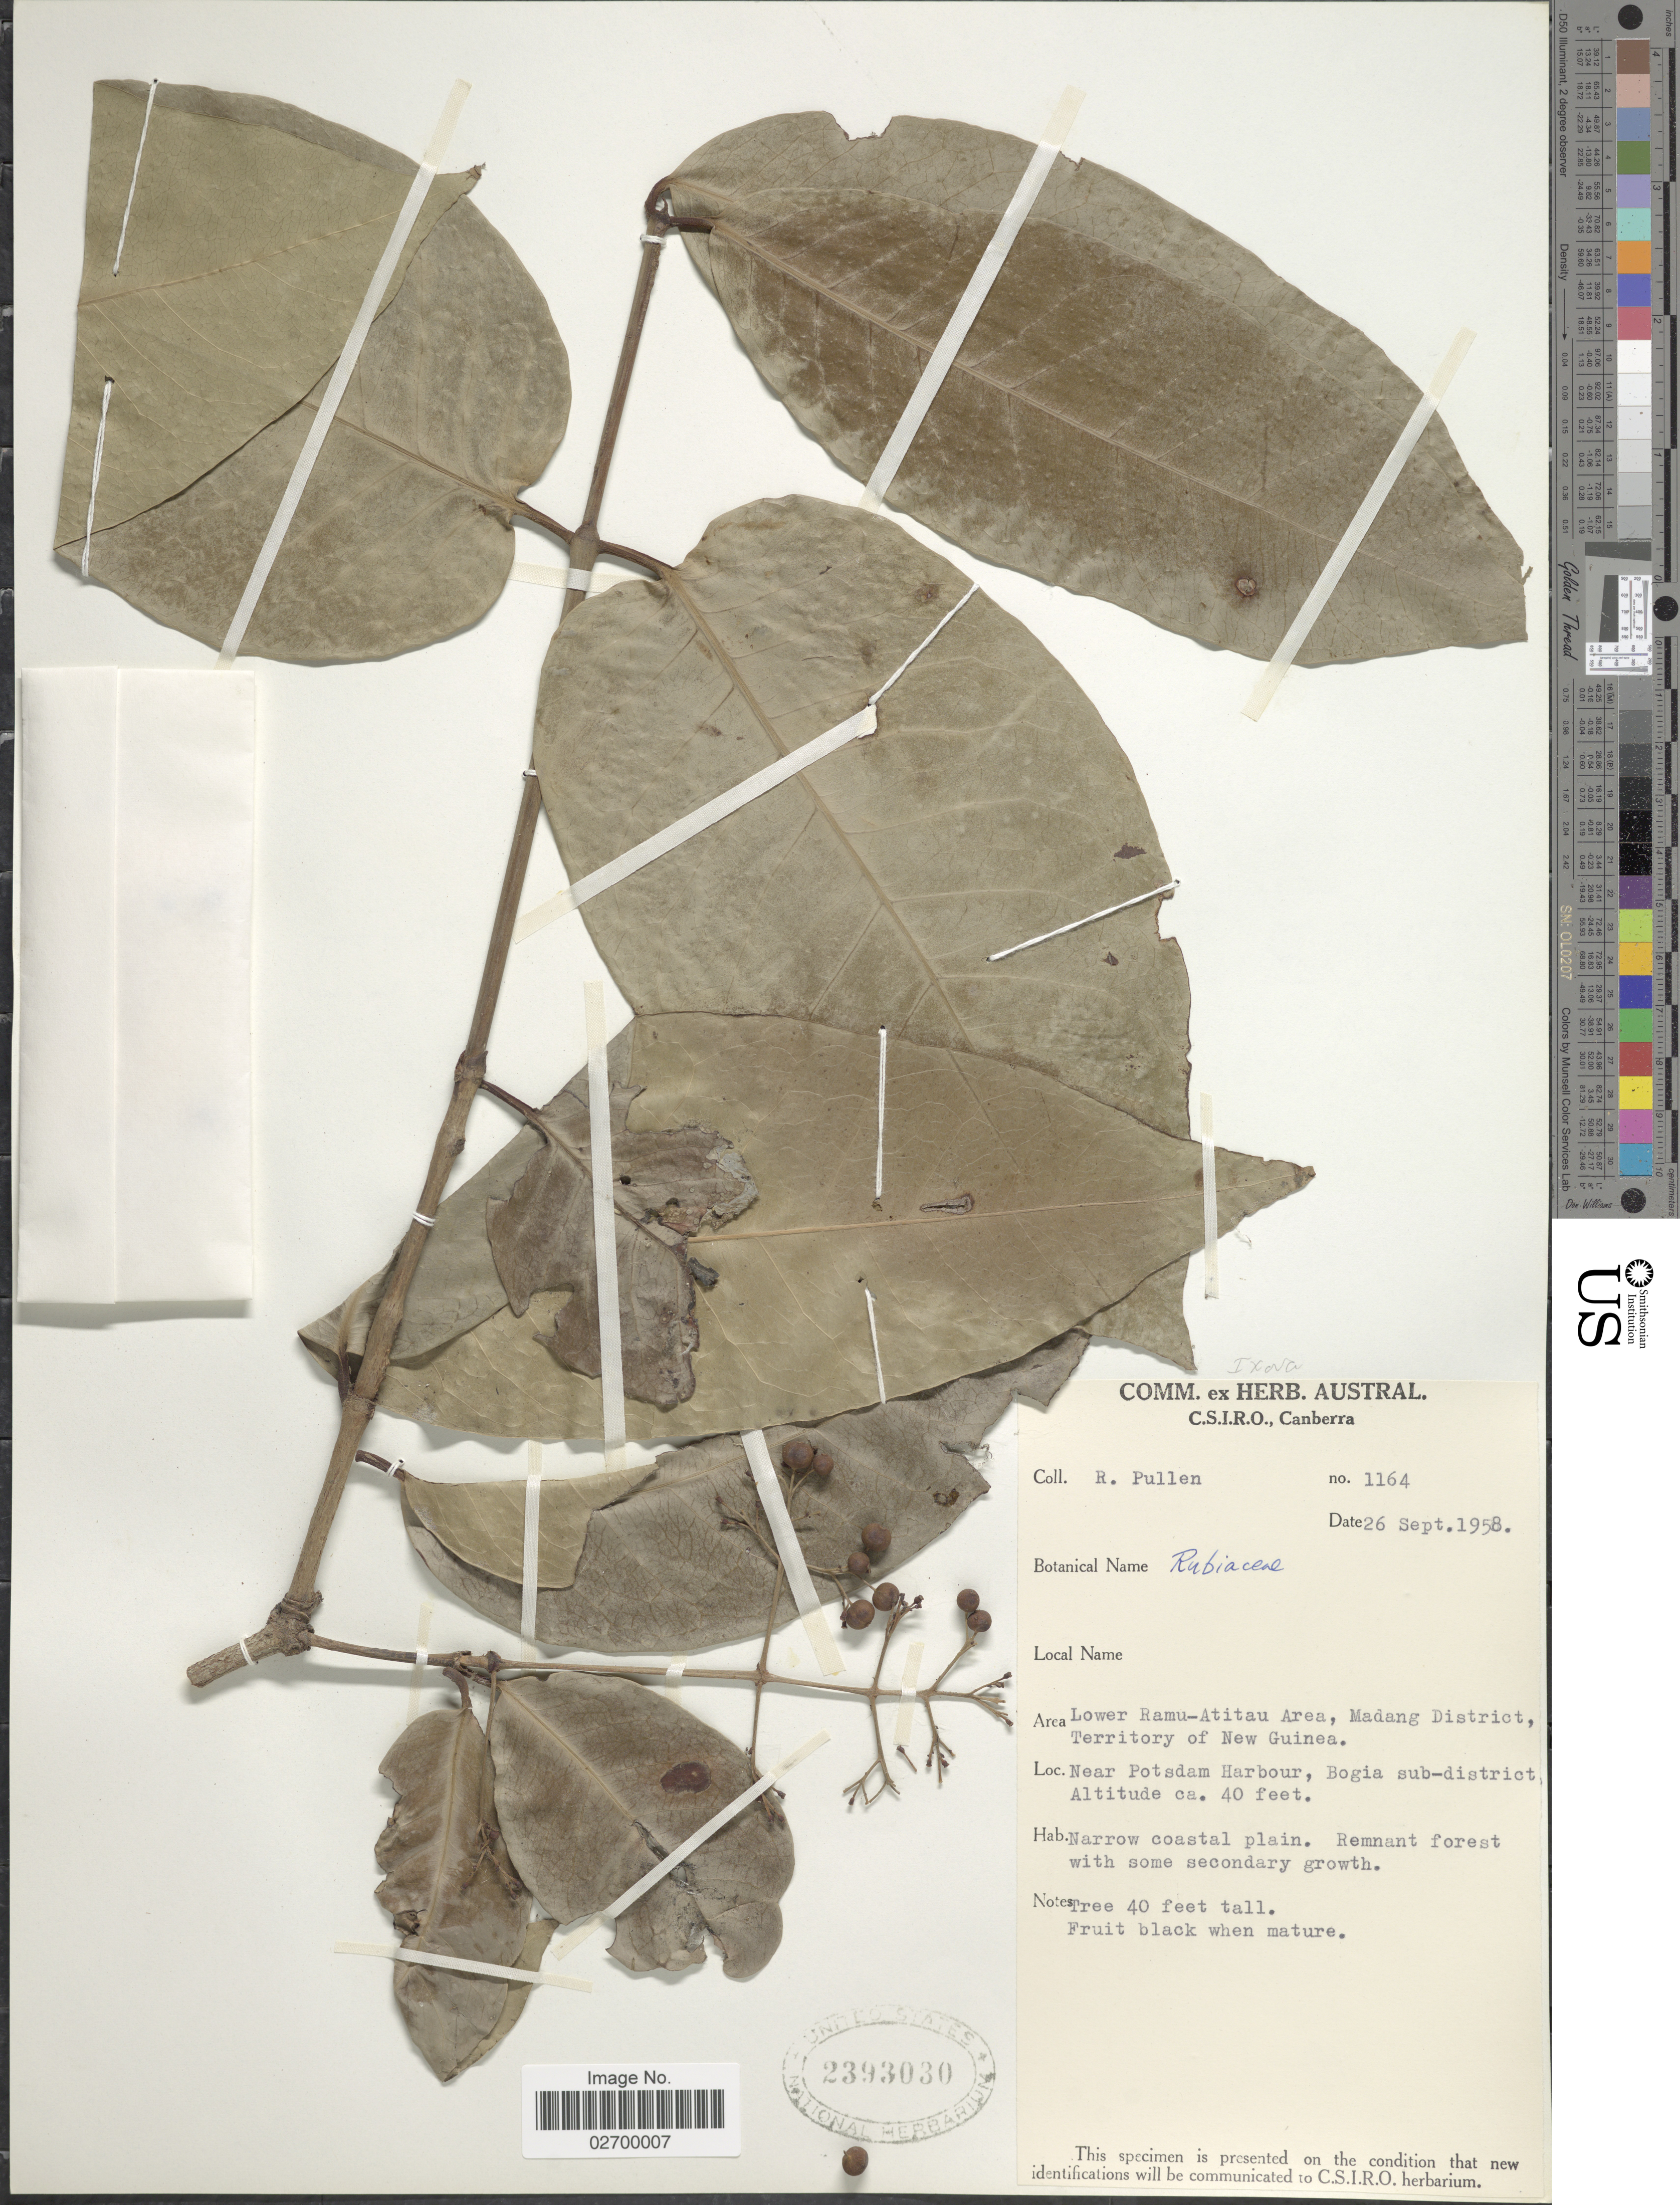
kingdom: Plantae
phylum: Tracheophyta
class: Magnoliopsida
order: Gentianales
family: Rubiaceae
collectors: R. Pullen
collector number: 1164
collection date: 1958-09-26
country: Papua New Guinea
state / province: Madang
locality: Lower Ramu-Atitau Area. Territory of New Guinea. Near Potsdam Harbour, Bogia sub-district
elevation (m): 12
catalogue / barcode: US 2393030